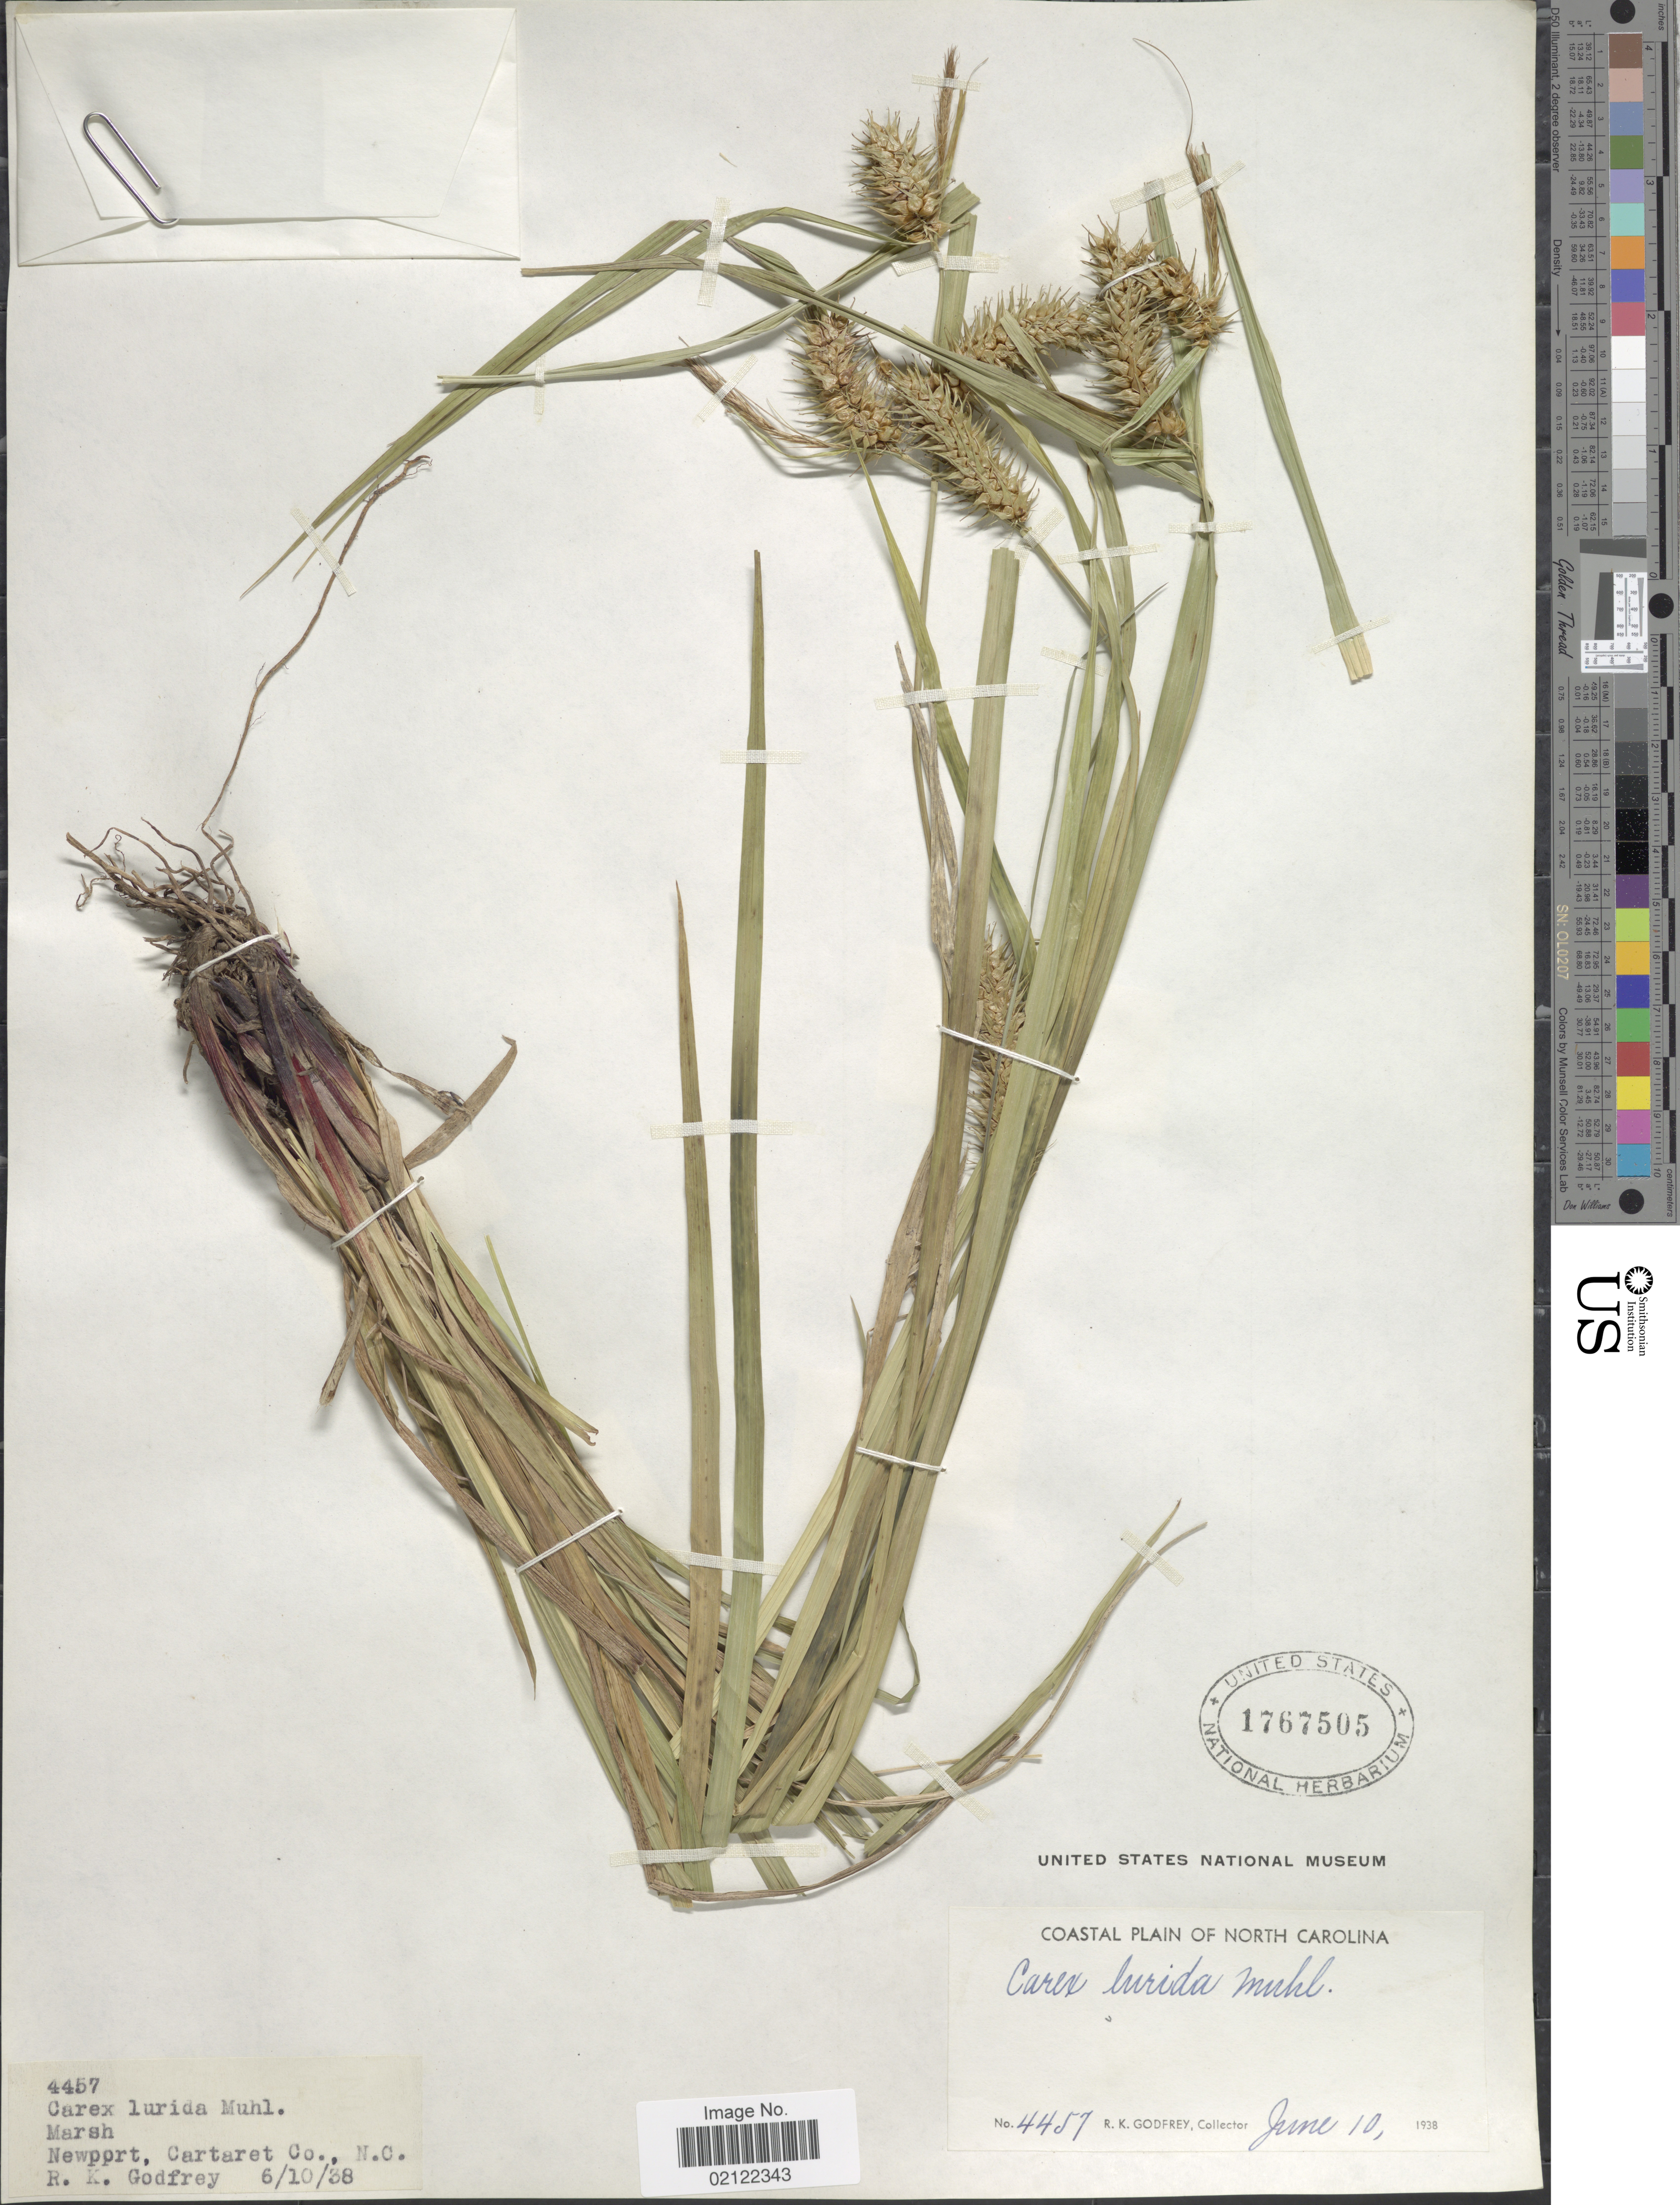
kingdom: Plantae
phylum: Tracheophyta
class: Liliopsida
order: Poales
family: Cyperaceae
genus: Carex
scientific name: Carex lurida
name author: Wahlenb.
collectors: R. K. Godfrey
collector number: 4457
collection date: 1938-06-10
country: United States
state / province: North Carolina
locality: Coastal Plain of North Carolina. Marsh. Newport, Cartaret Co., N.C.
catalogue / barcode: US 1767505